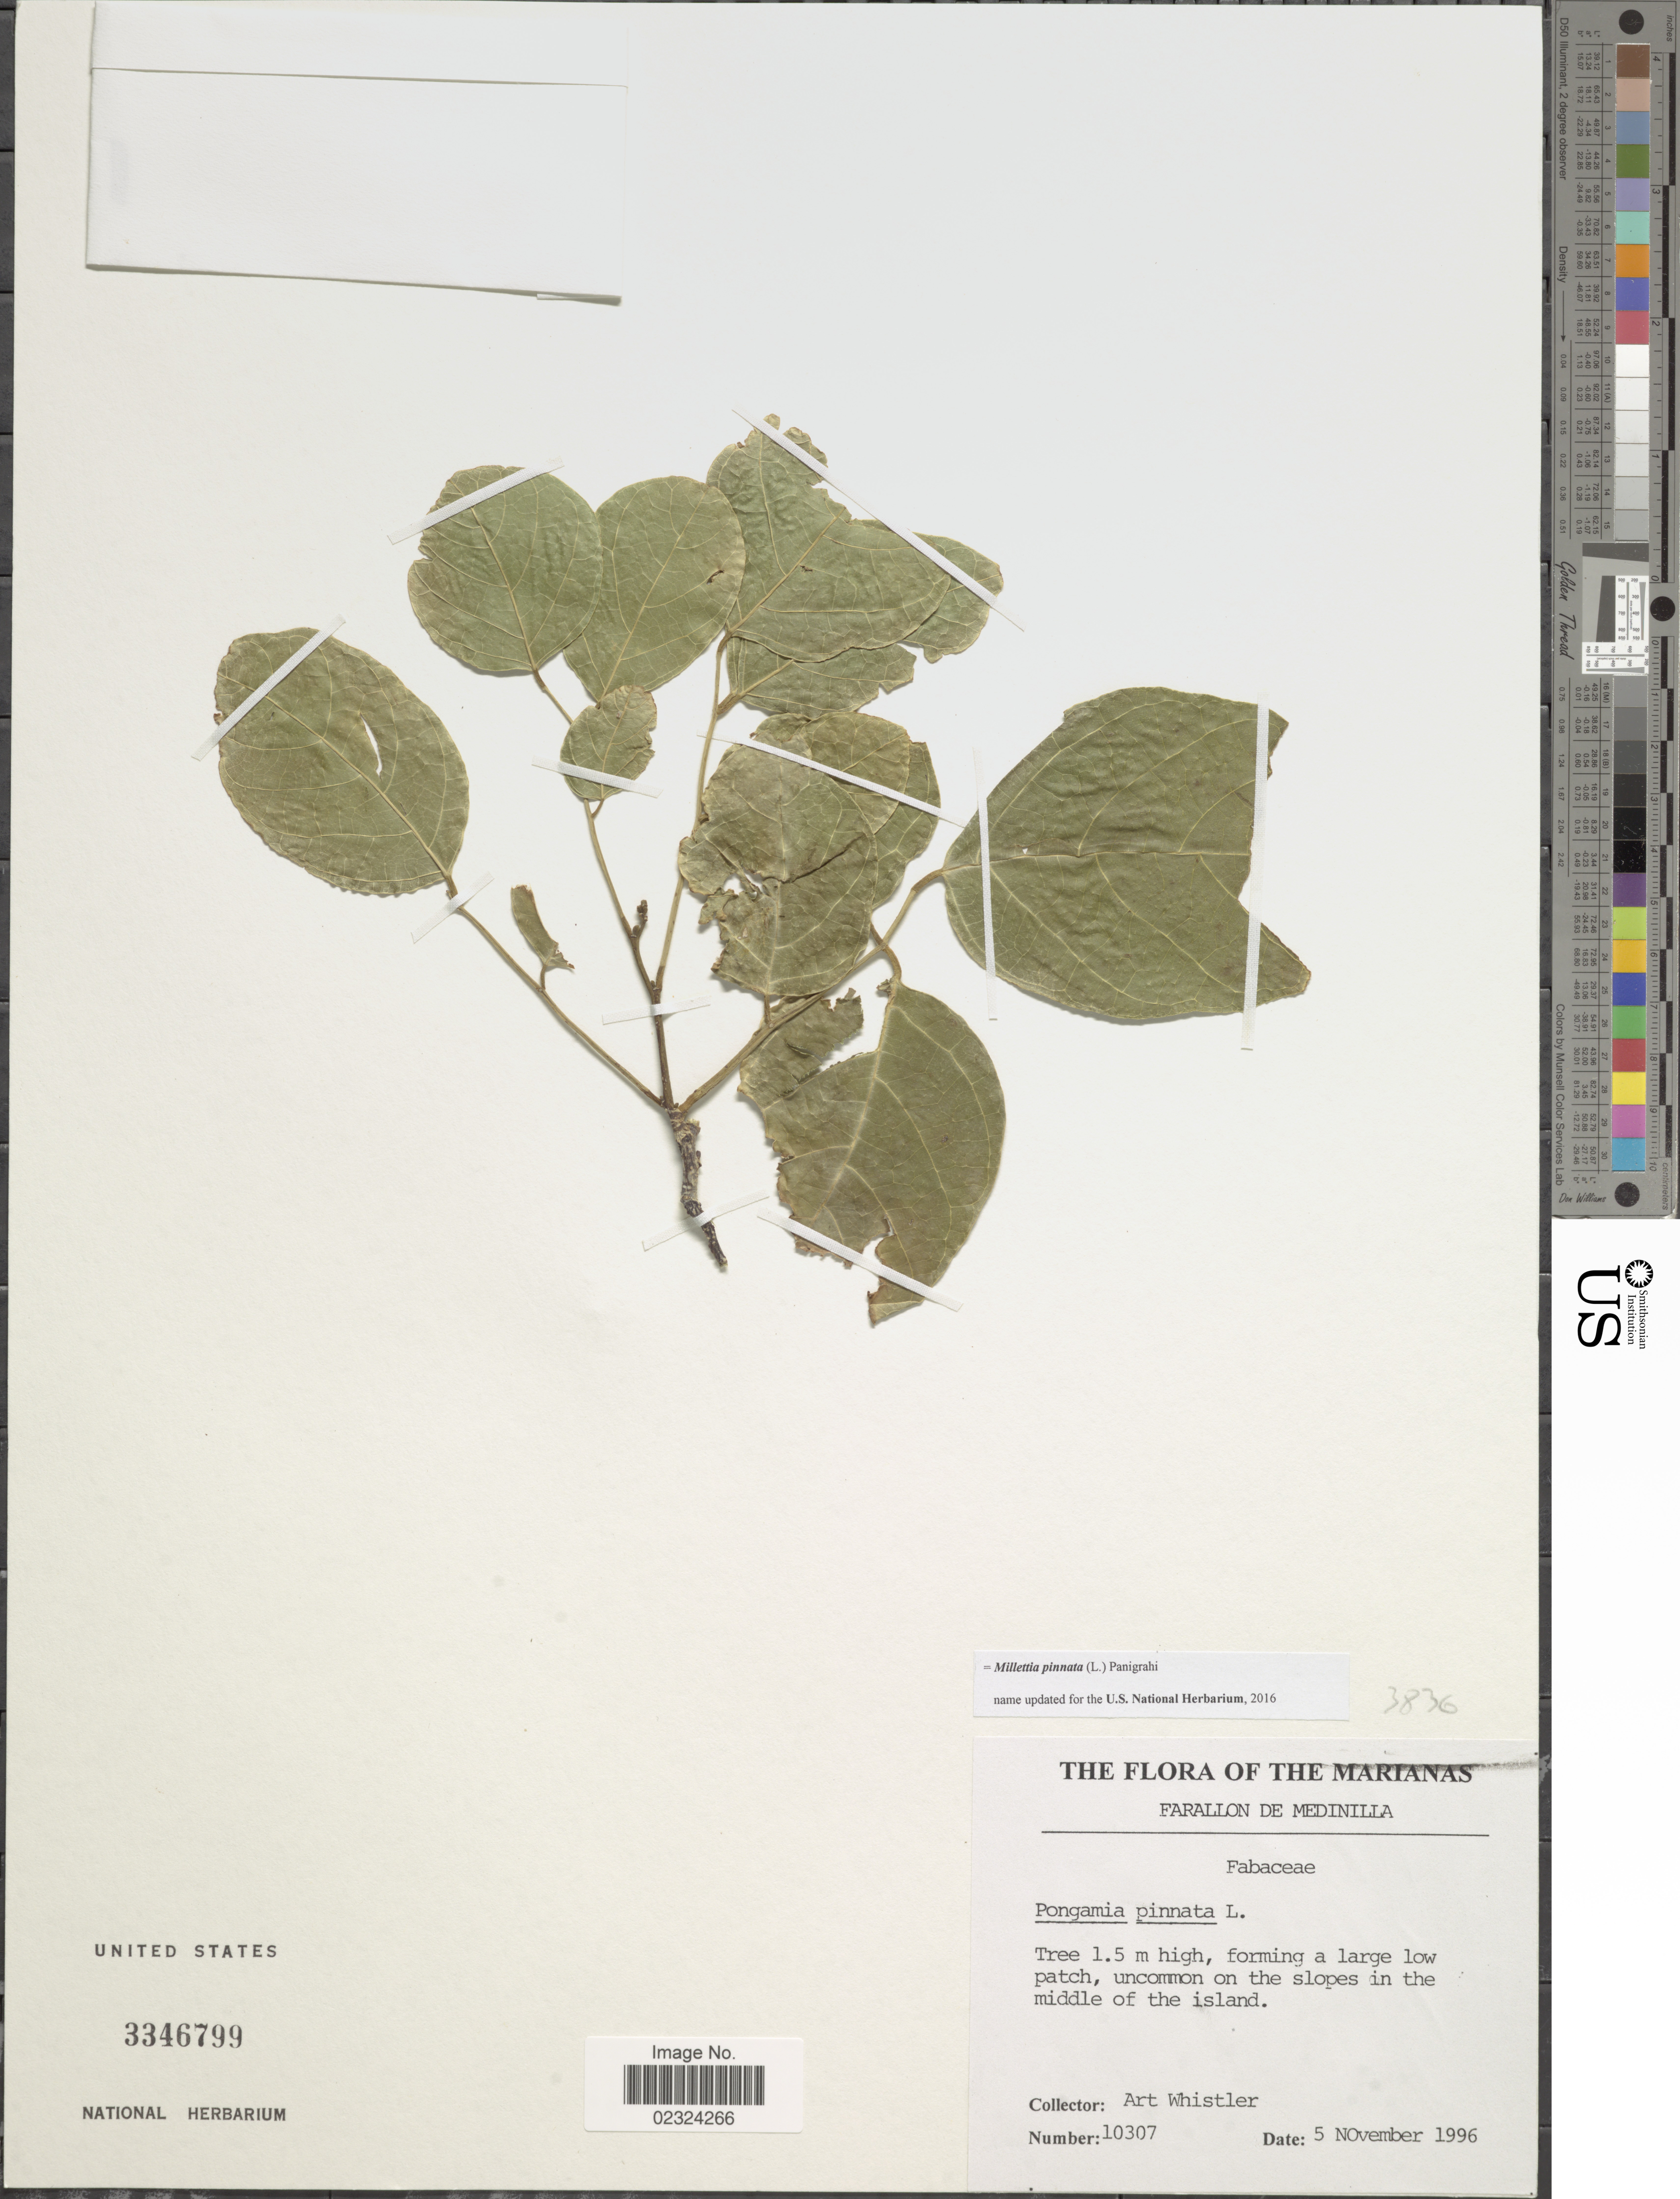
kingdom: Plantae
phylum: Tracheophyta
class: Magnoliopsida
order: Fabales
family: Fabaceae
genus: Millettia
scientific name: Millettia pinnata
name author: (L.) Panigrahi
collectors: A. Whistler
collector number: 10307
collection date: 1996-11-05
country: Northern Mariana Islands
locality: Marianas, Farallon de Medinilia.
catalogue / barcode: US 3346799